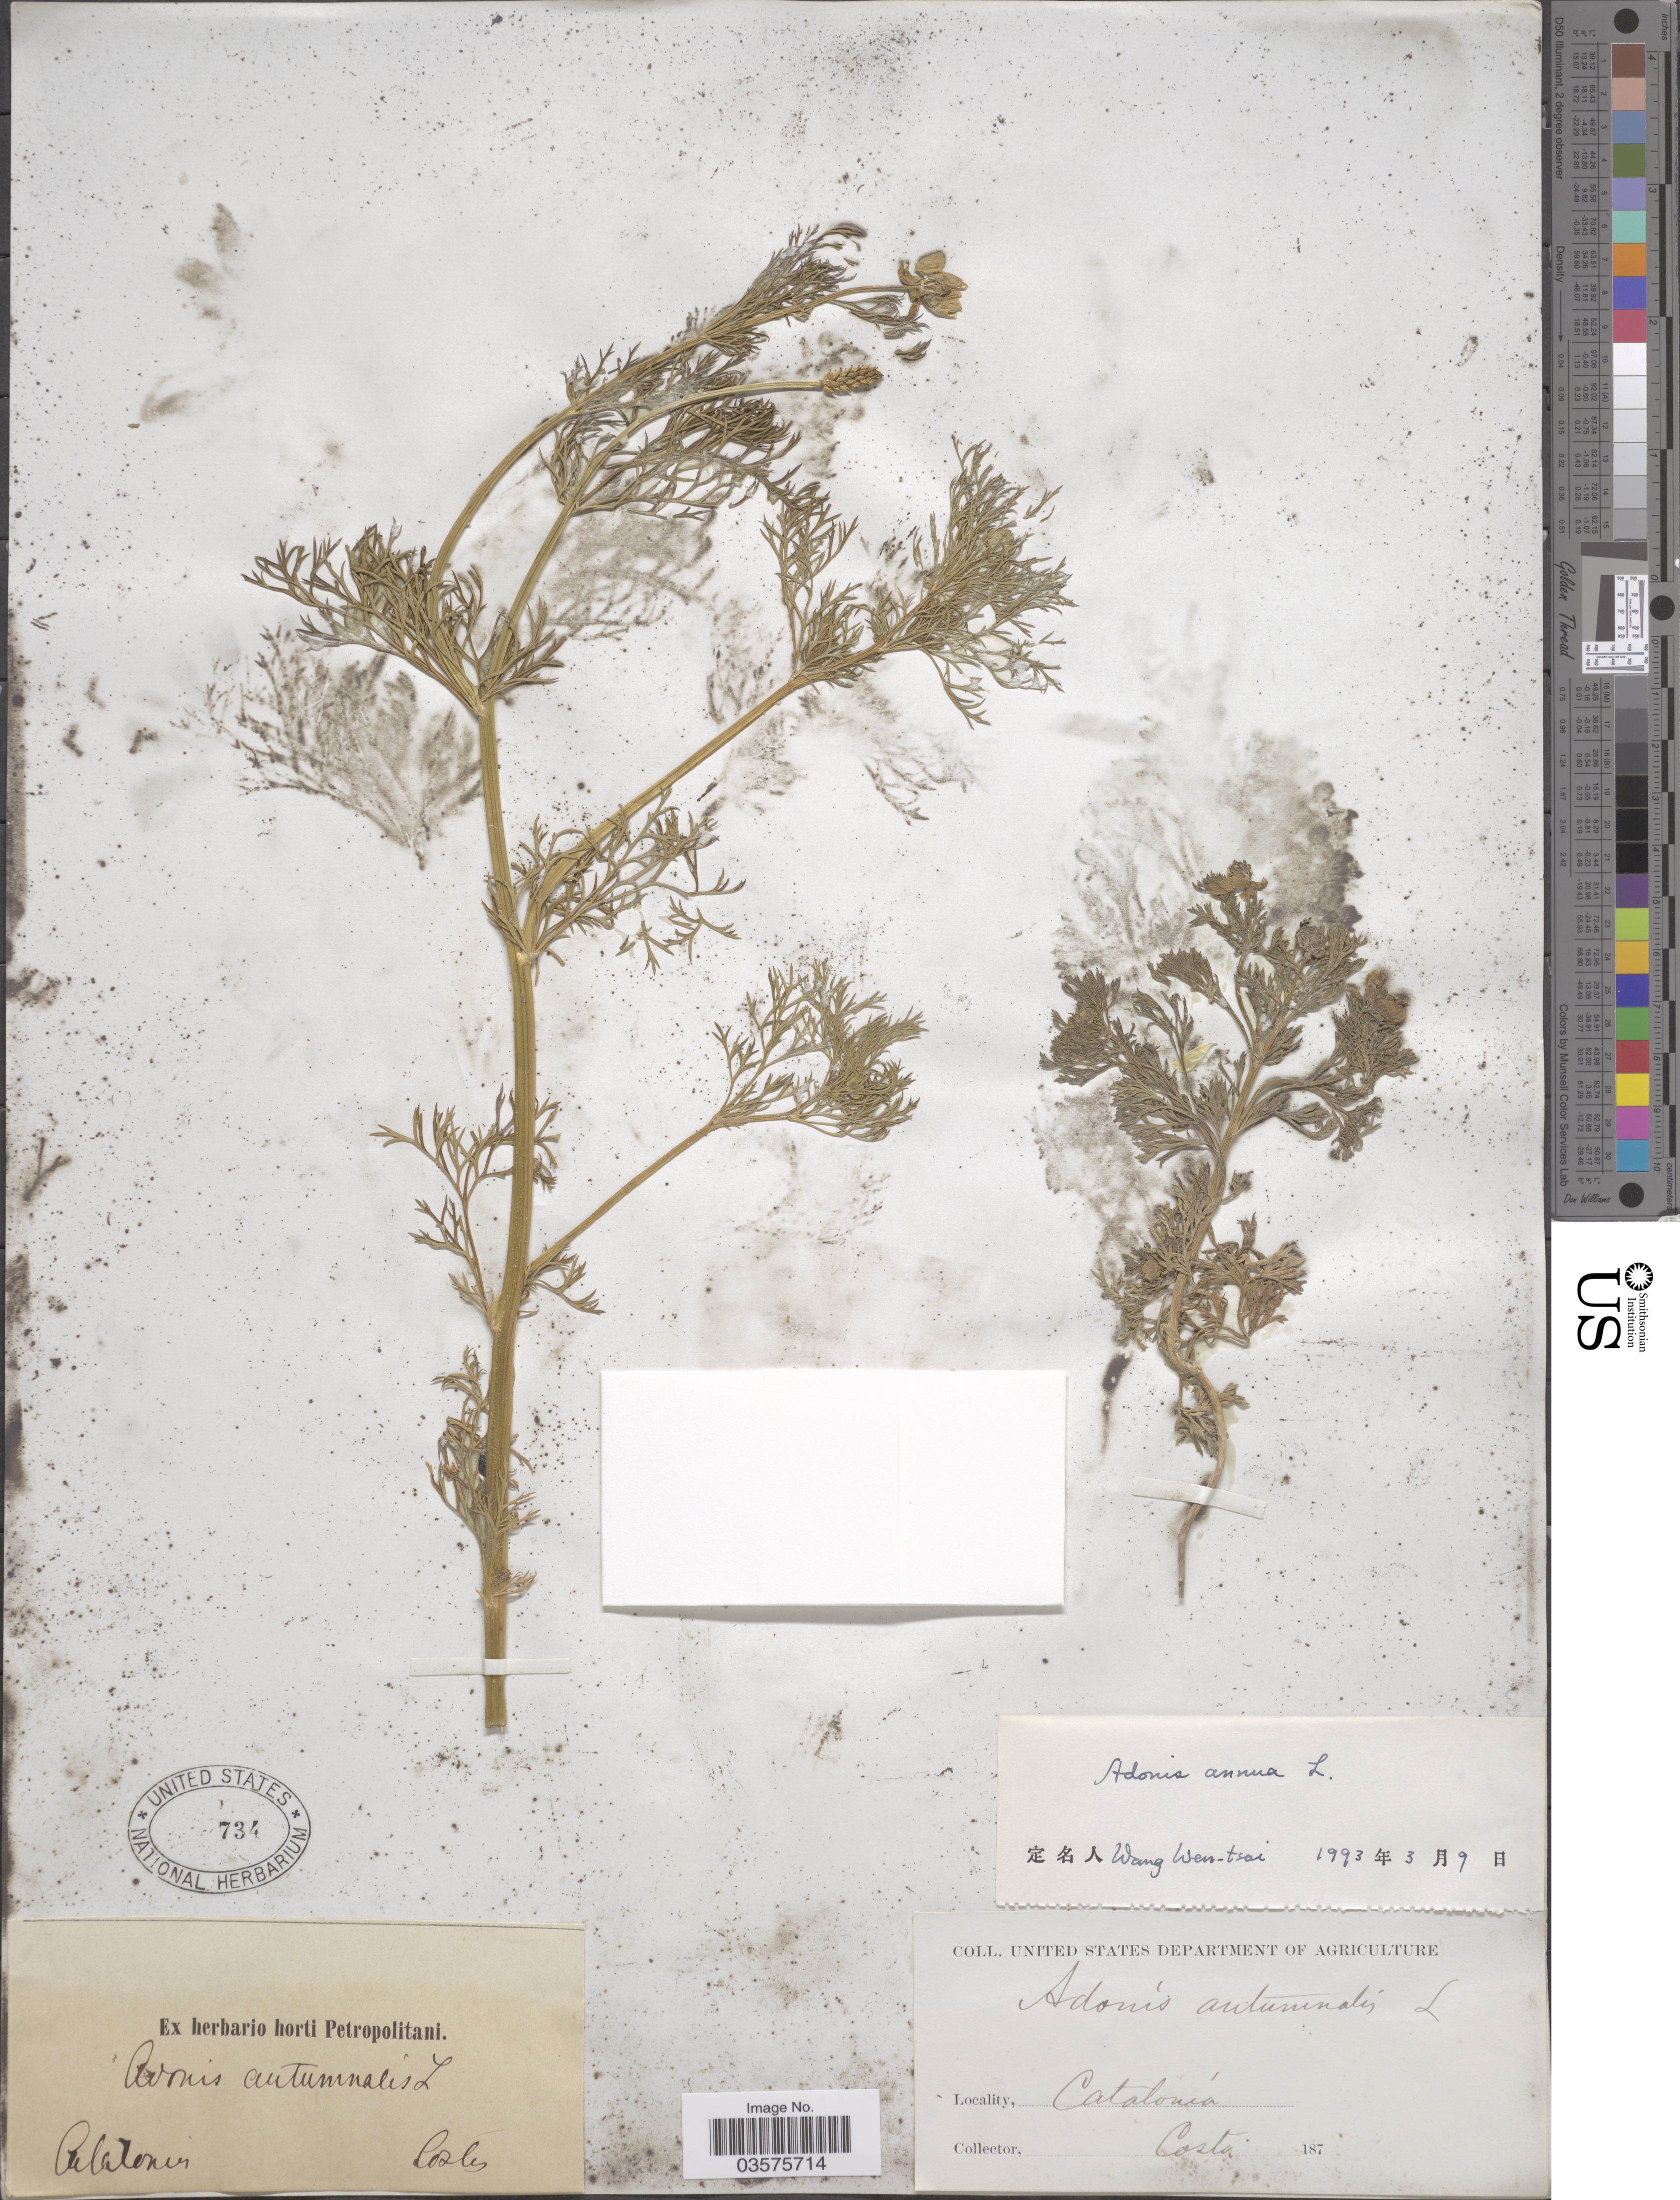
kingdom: Plantae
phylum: Tracheophyta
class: Magnoliopsida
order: Ranunculales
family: Ranunculaceae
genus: Adonis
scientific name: Adonis annua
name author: L.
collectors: -. Costa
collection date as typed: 187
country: Spain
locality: Catalonía.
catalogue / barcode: US 734